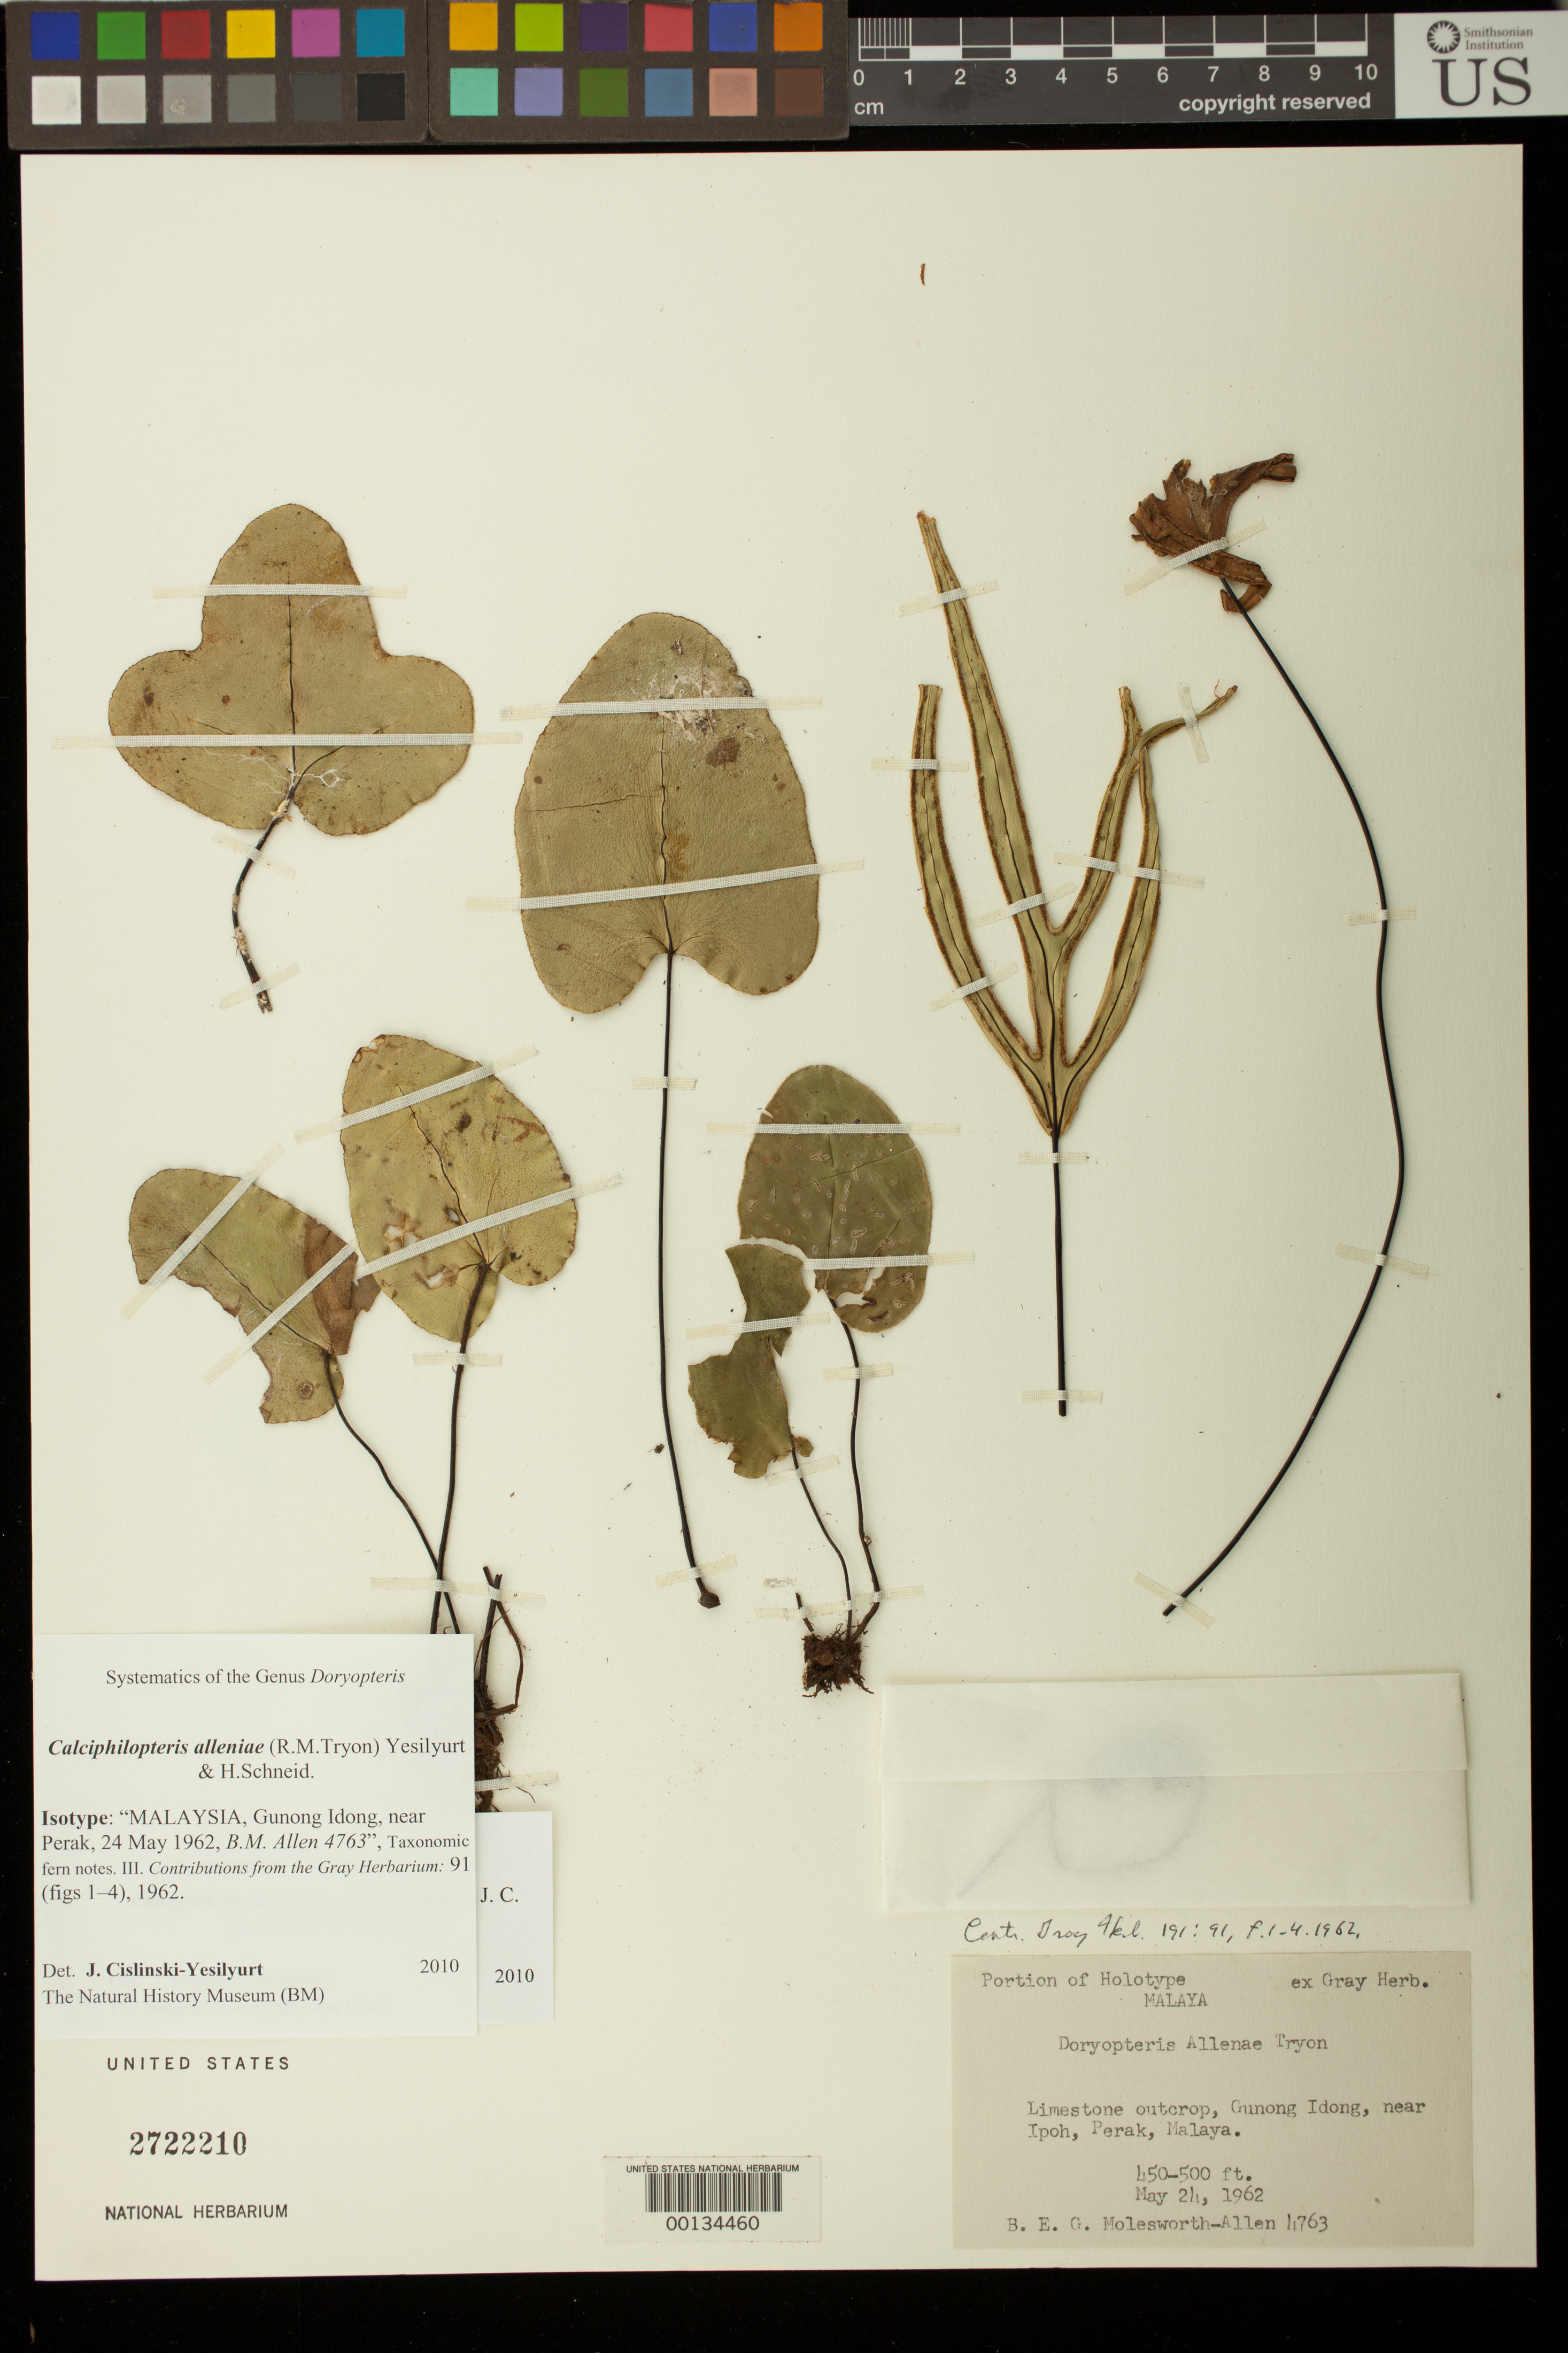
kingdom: Plantae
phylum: Tracheophyta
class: Polypodiopsida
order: Polypodiales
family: Pteridaceae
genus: Doryopteris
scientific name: Doryopteris alleniae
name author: R.M. Tryon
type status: Isotype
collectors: B. E. G. Molesworth-Allen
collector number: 4763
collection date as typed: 24 May 1962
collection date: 1962-05-24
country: Malaysia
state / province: Perak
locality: Gunong Idong near Ipoh; alt. 450-500 ft. [Malay Peninsula]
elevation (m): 137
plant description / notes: "Portion of Holotype ex Gray Herb."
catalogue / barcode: US 2722210